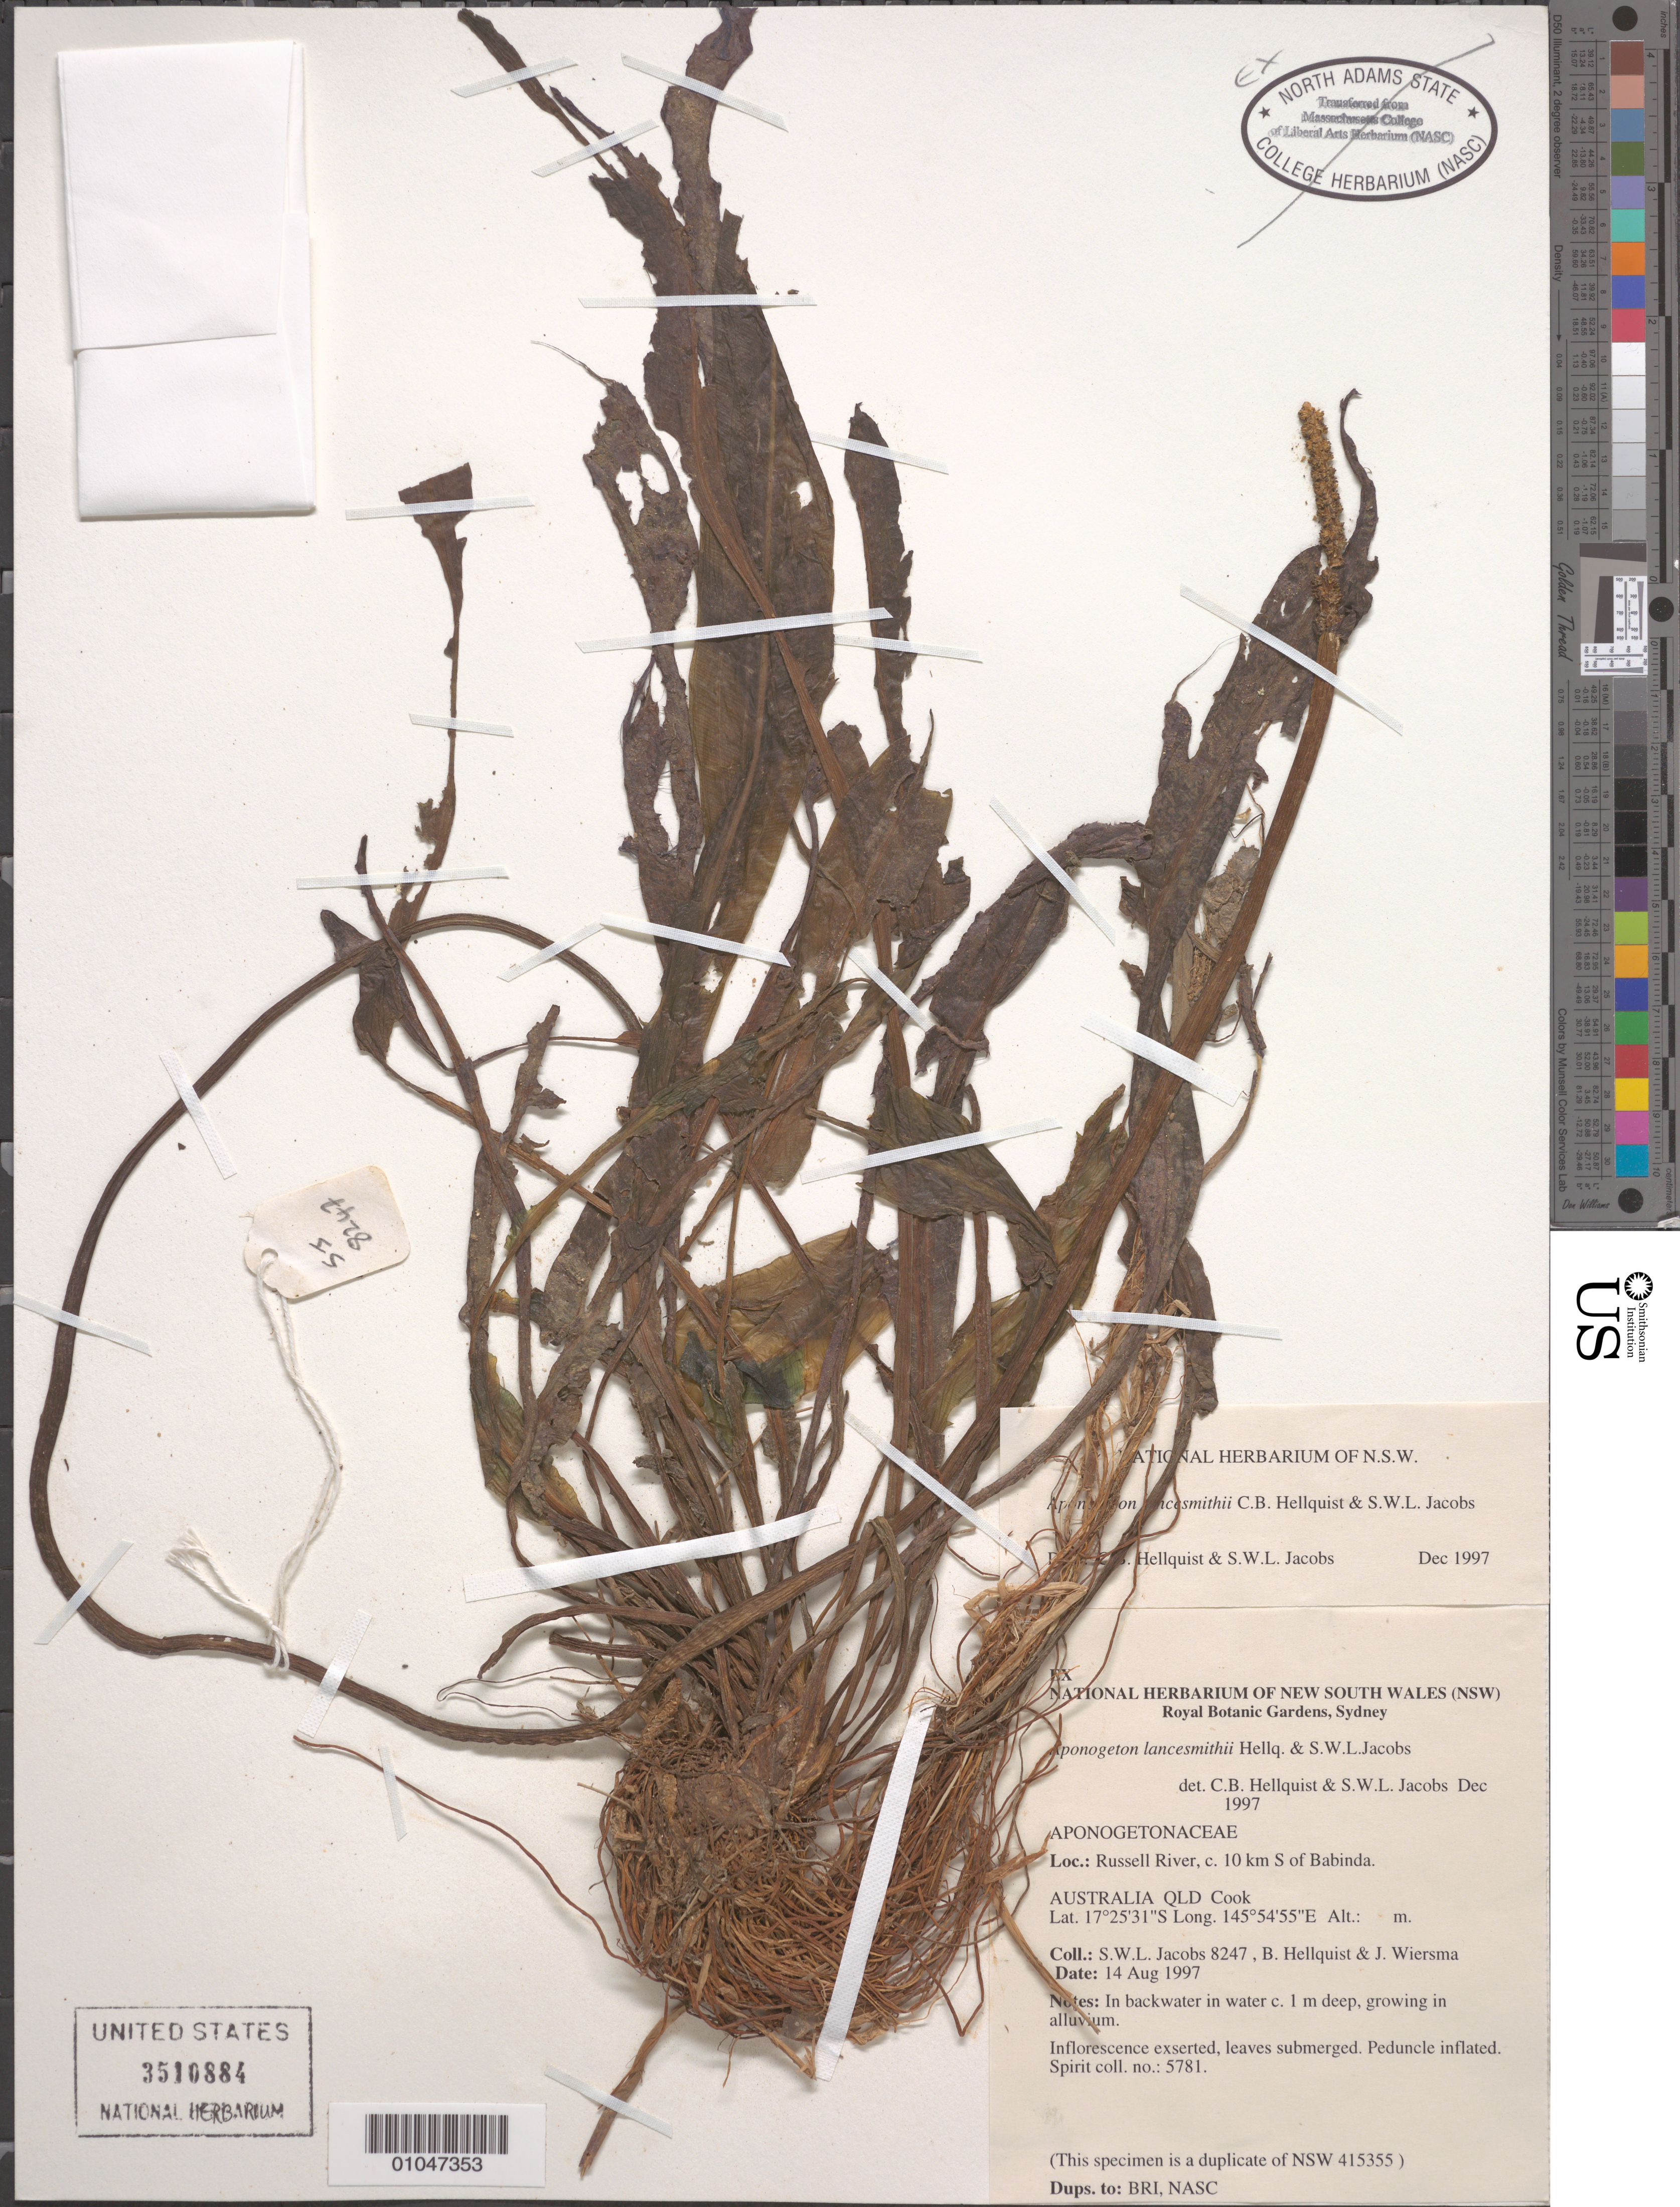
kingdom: Plantae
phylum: Tracheophyta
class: Liliopsida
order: Alismatales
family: Aponogetonaceae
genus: Aponogeton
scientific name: Aponogeton lancesmithii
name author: Hellq. & S.W.L. Jacobs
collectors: S. W. L. Jacobs, C. Hellquist & J. H. Wiersema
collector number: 5781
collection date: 1997-08-14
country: Australia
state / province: Queensland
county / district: Cook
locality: Russell River, c. 10 km S of Babinda.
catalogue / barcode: US 3510884